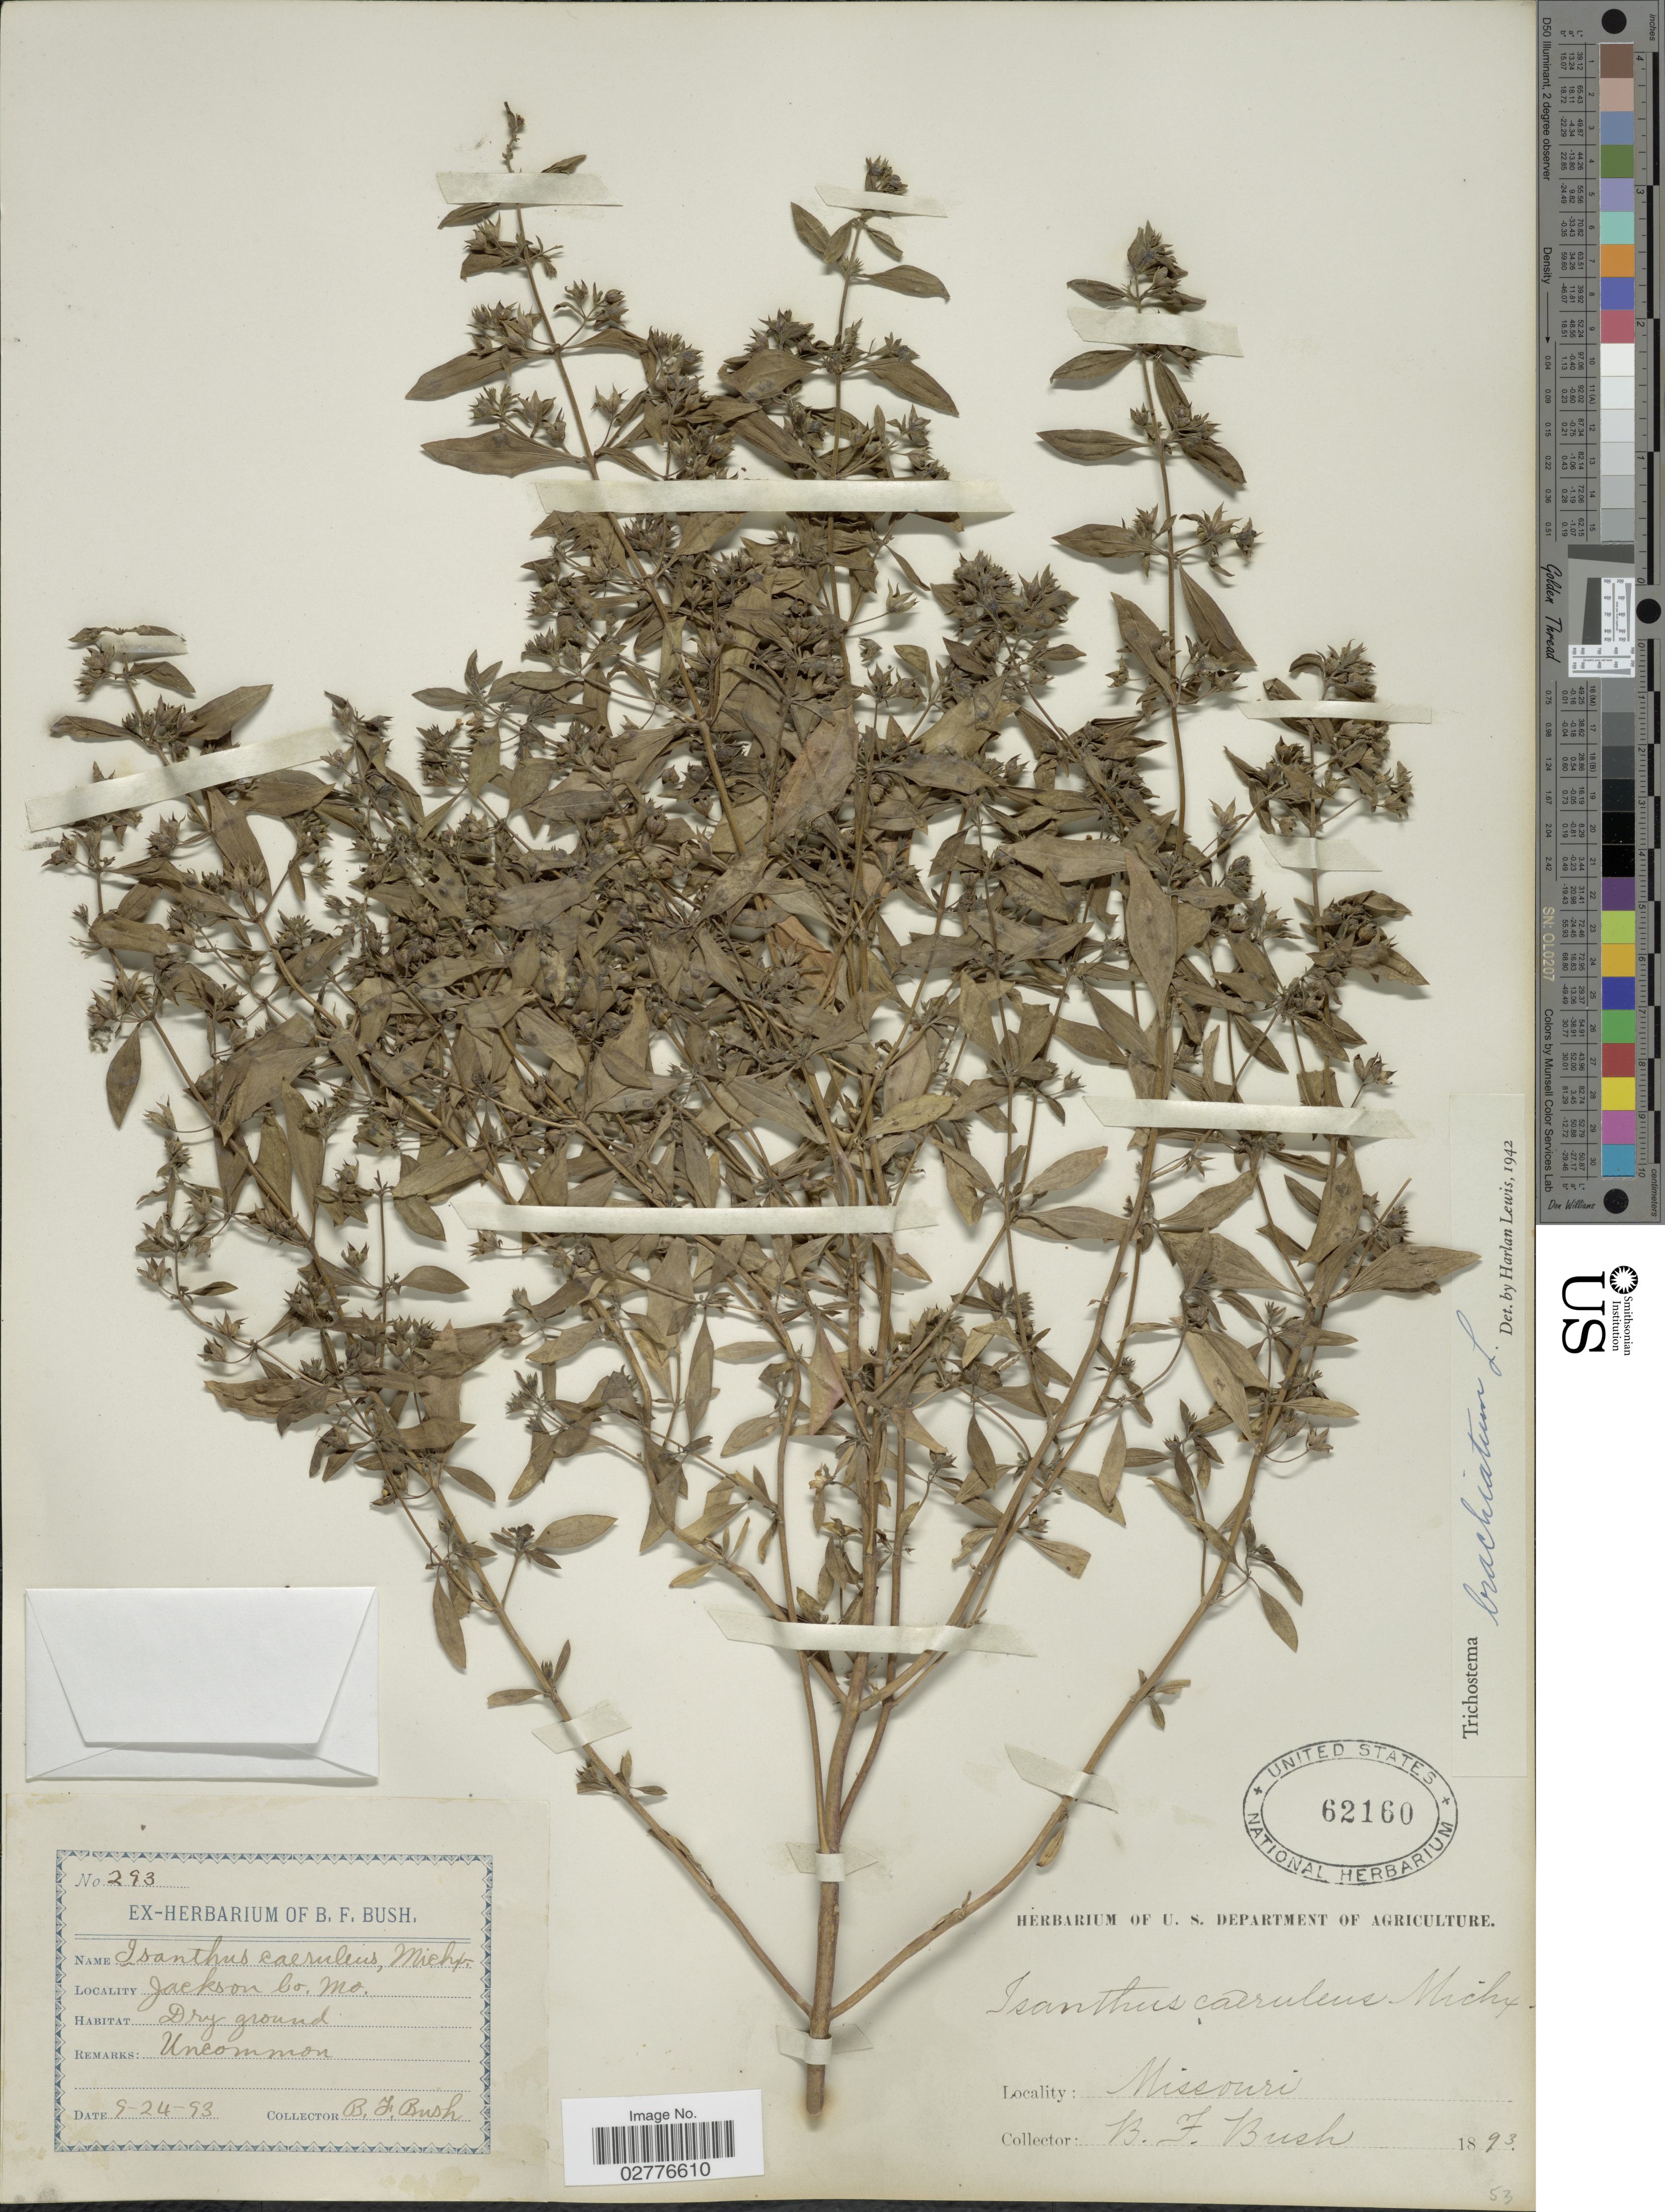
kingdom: Plantae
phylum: Tracheophyta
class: Magnoliopsida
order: Lamiales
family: Lamiaceae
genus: Trichostema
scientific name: Trichostema brachiatum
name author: L.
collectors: B. F. Bush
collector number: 293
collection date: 1893-09-24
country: United States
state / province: Missouri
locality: Jackson Co.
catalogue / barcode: US 62160